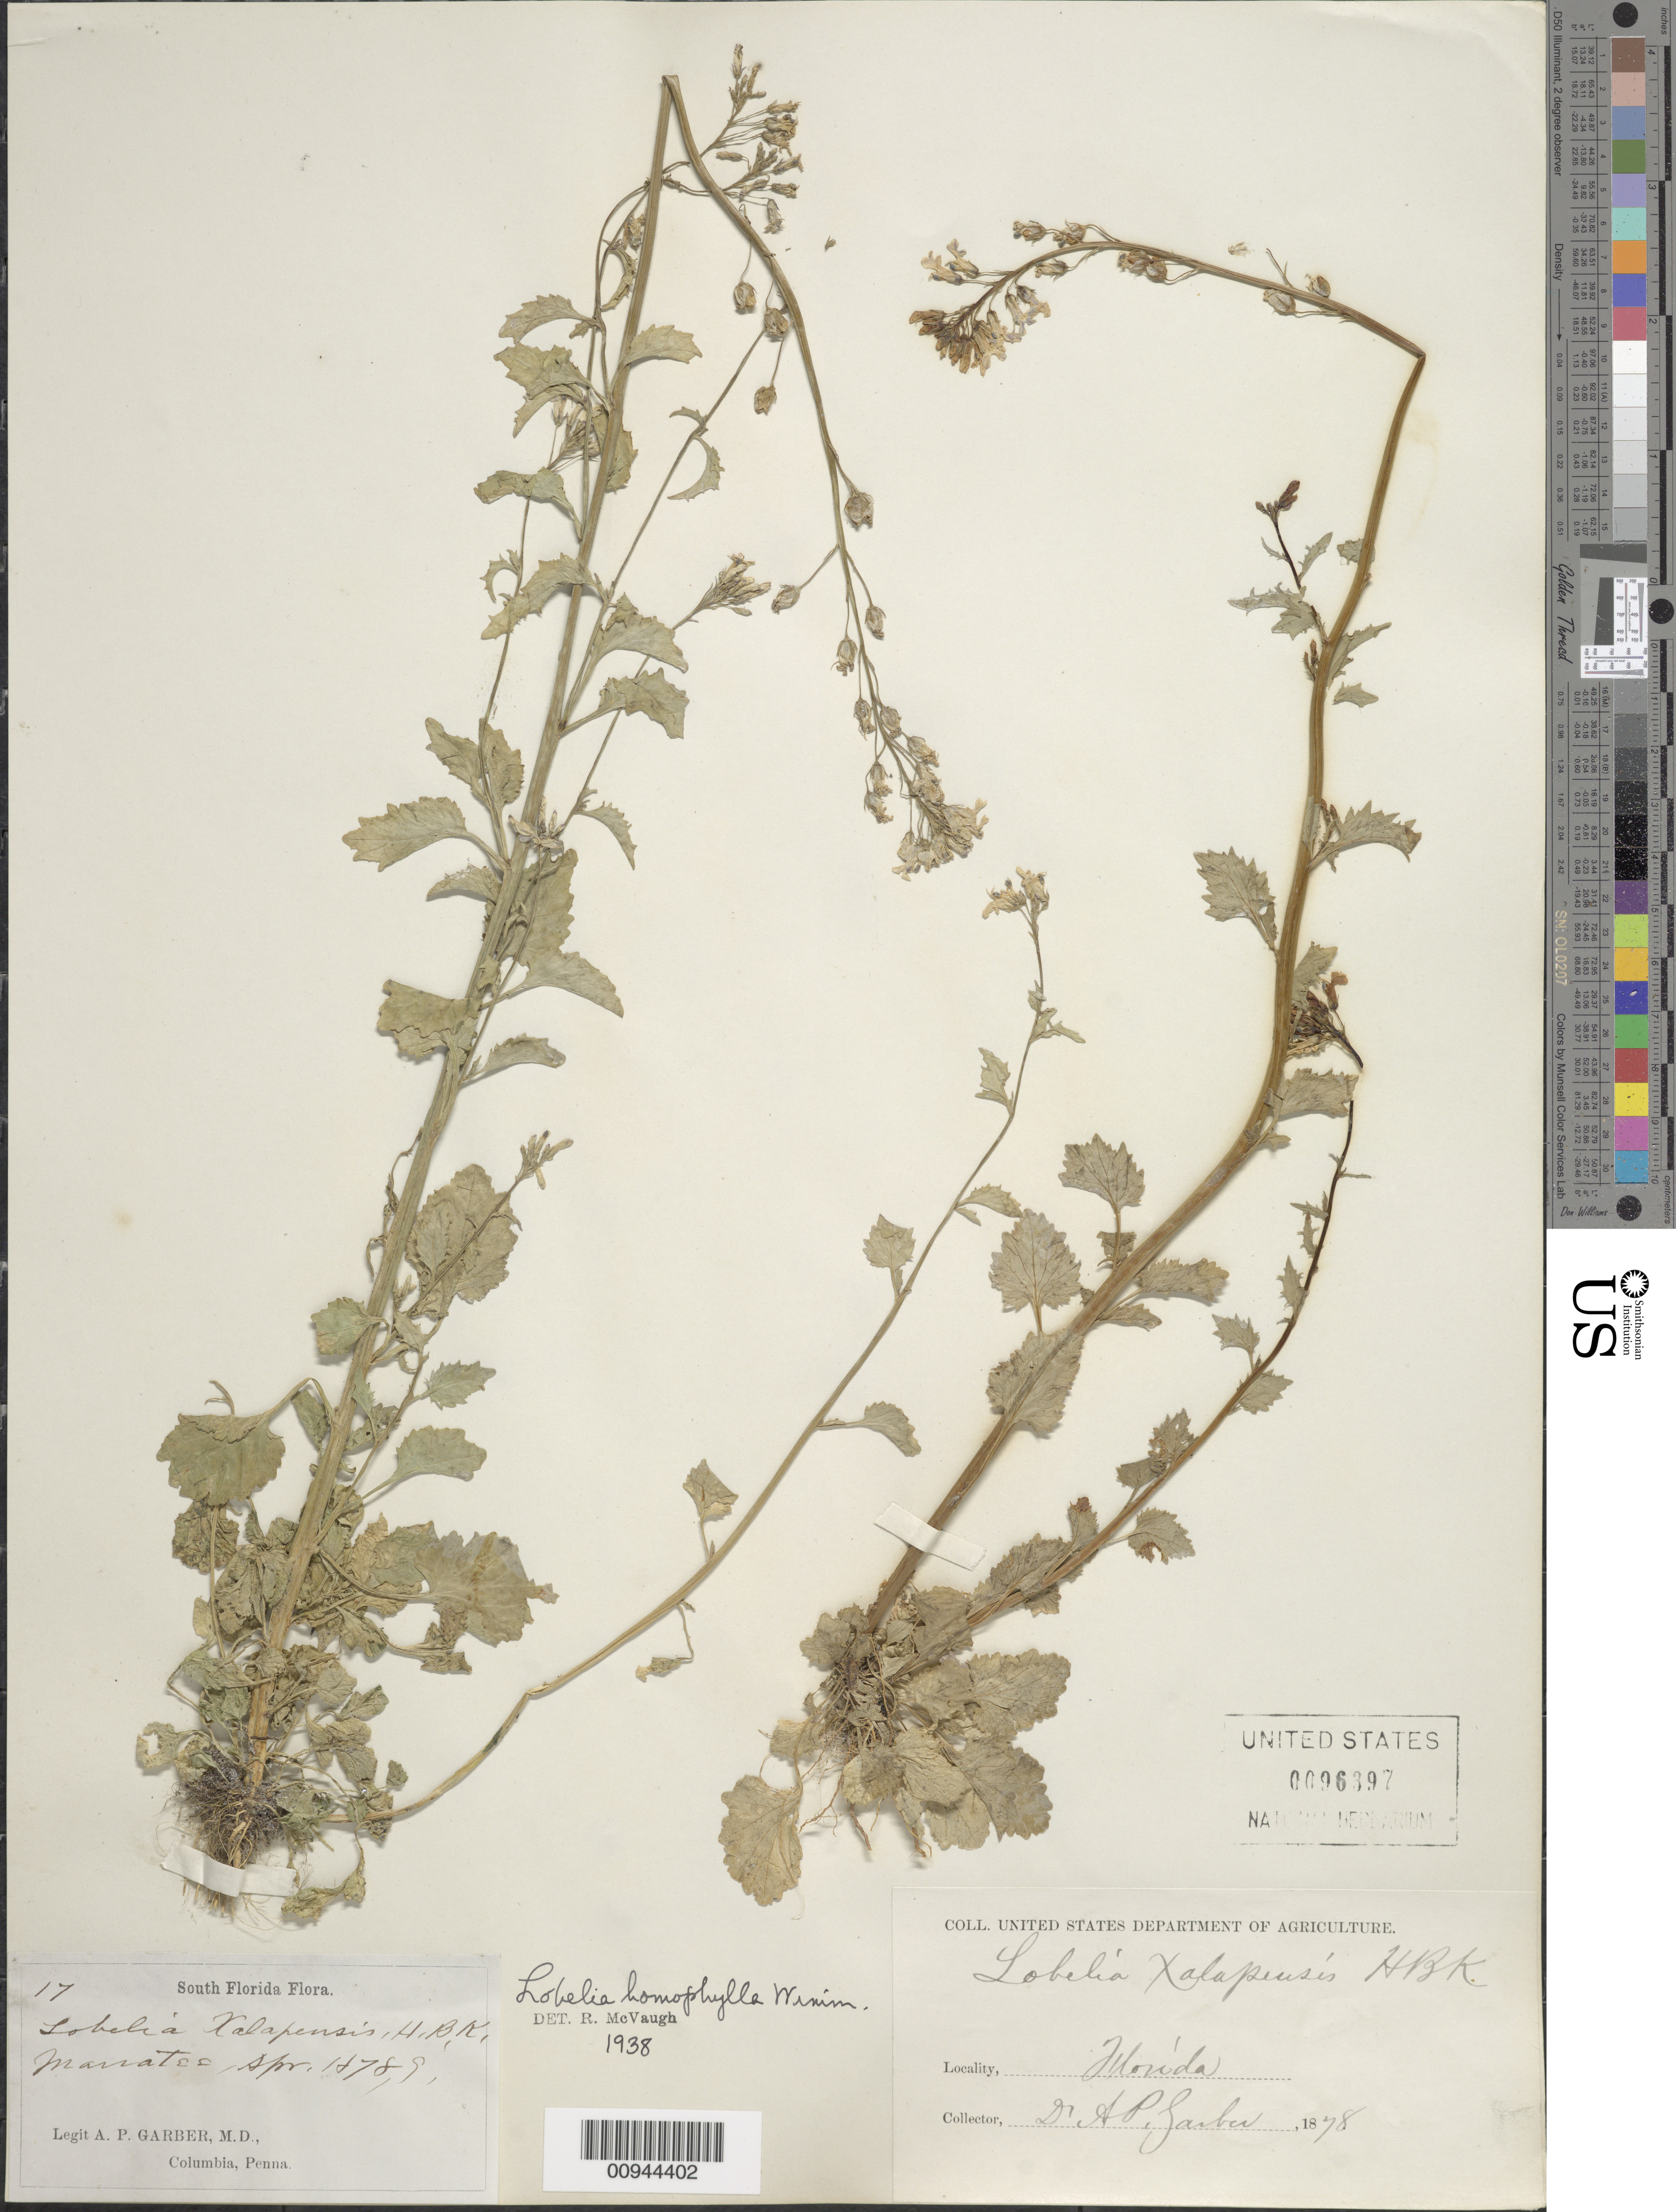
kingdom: Plantae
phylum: Tracheophyta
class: Magnoliopsida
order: Asterales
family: Campanulaceae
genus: Lobelia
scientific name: Lobelia homophylla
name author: E. Wimm.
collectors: A. P. Garber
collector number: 17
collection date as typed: Apr 1878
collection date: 1878-04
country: United States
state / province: Florida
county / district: Manatee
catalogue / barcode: US 96397